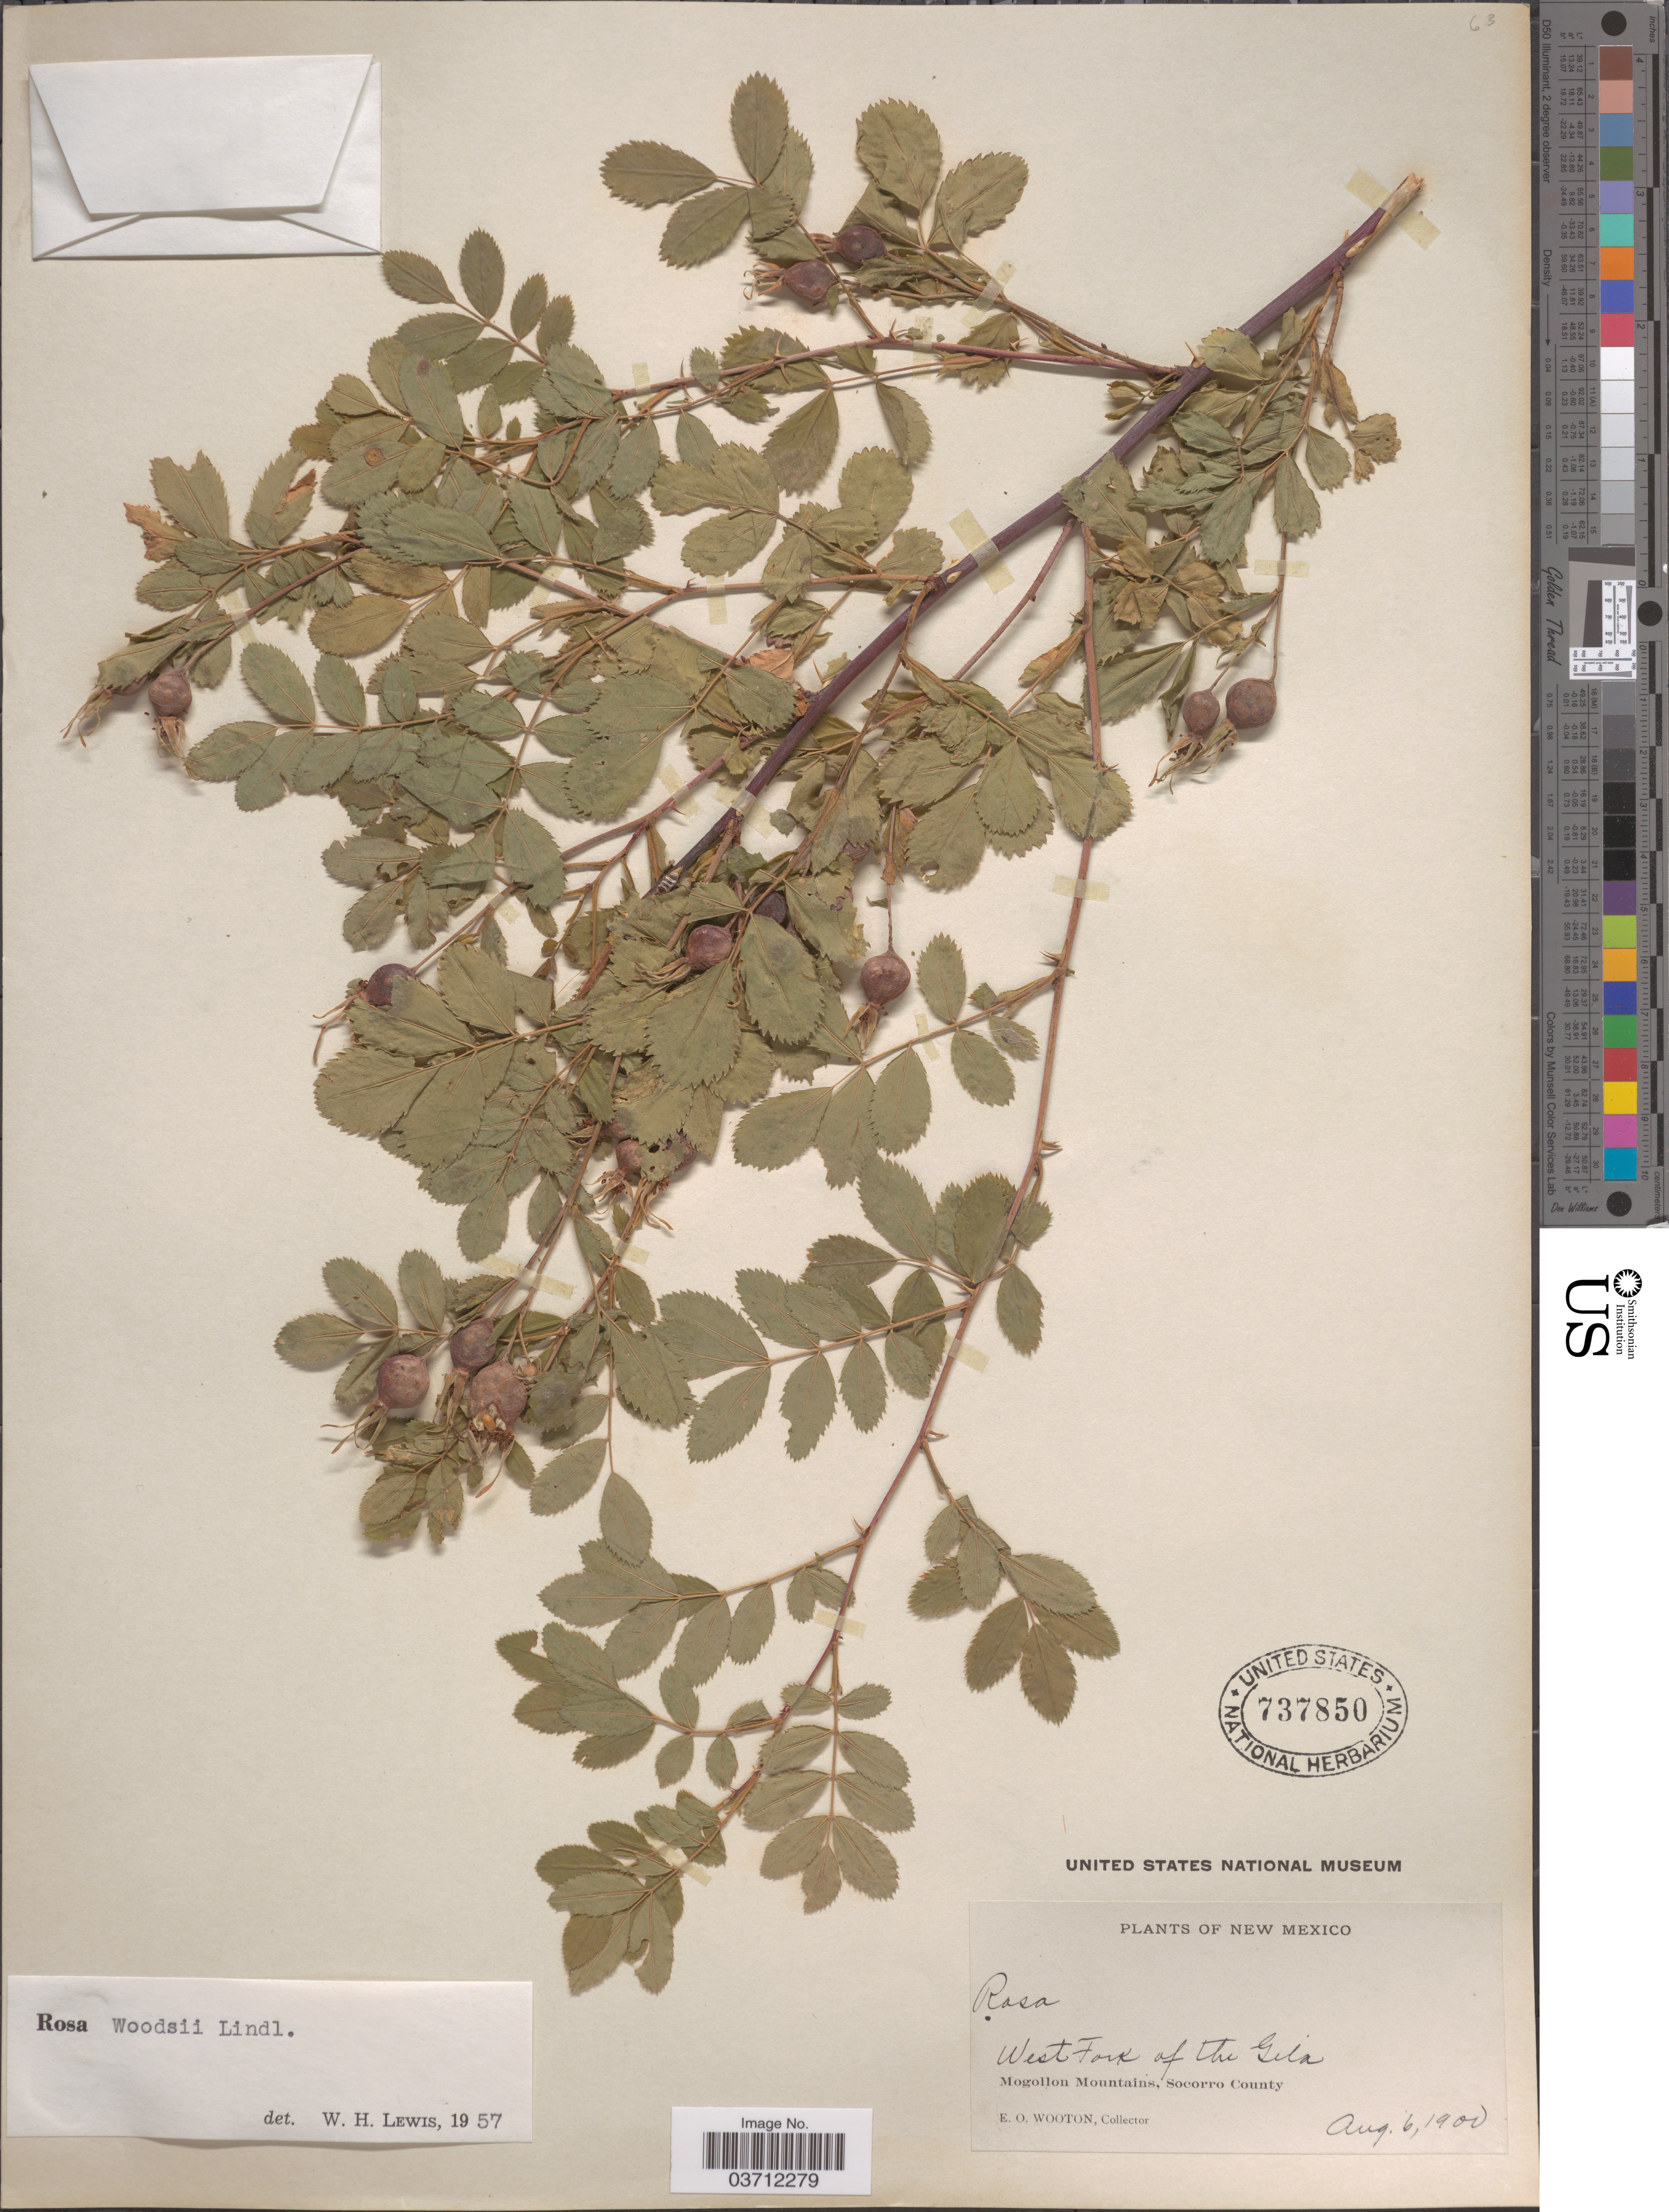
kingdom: Plantae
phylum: Tracheophyta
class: Magnoliopsida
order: Rosales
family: Rosaceae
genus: Rosa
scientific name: Rosa woodsii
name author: Lindl.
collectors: E. O. Wooton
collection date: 1900-08-06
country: United States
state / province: New Mexico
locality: West Fork of The Gila. Mogollon Mountains, Socorro County.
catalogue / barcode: US 737850